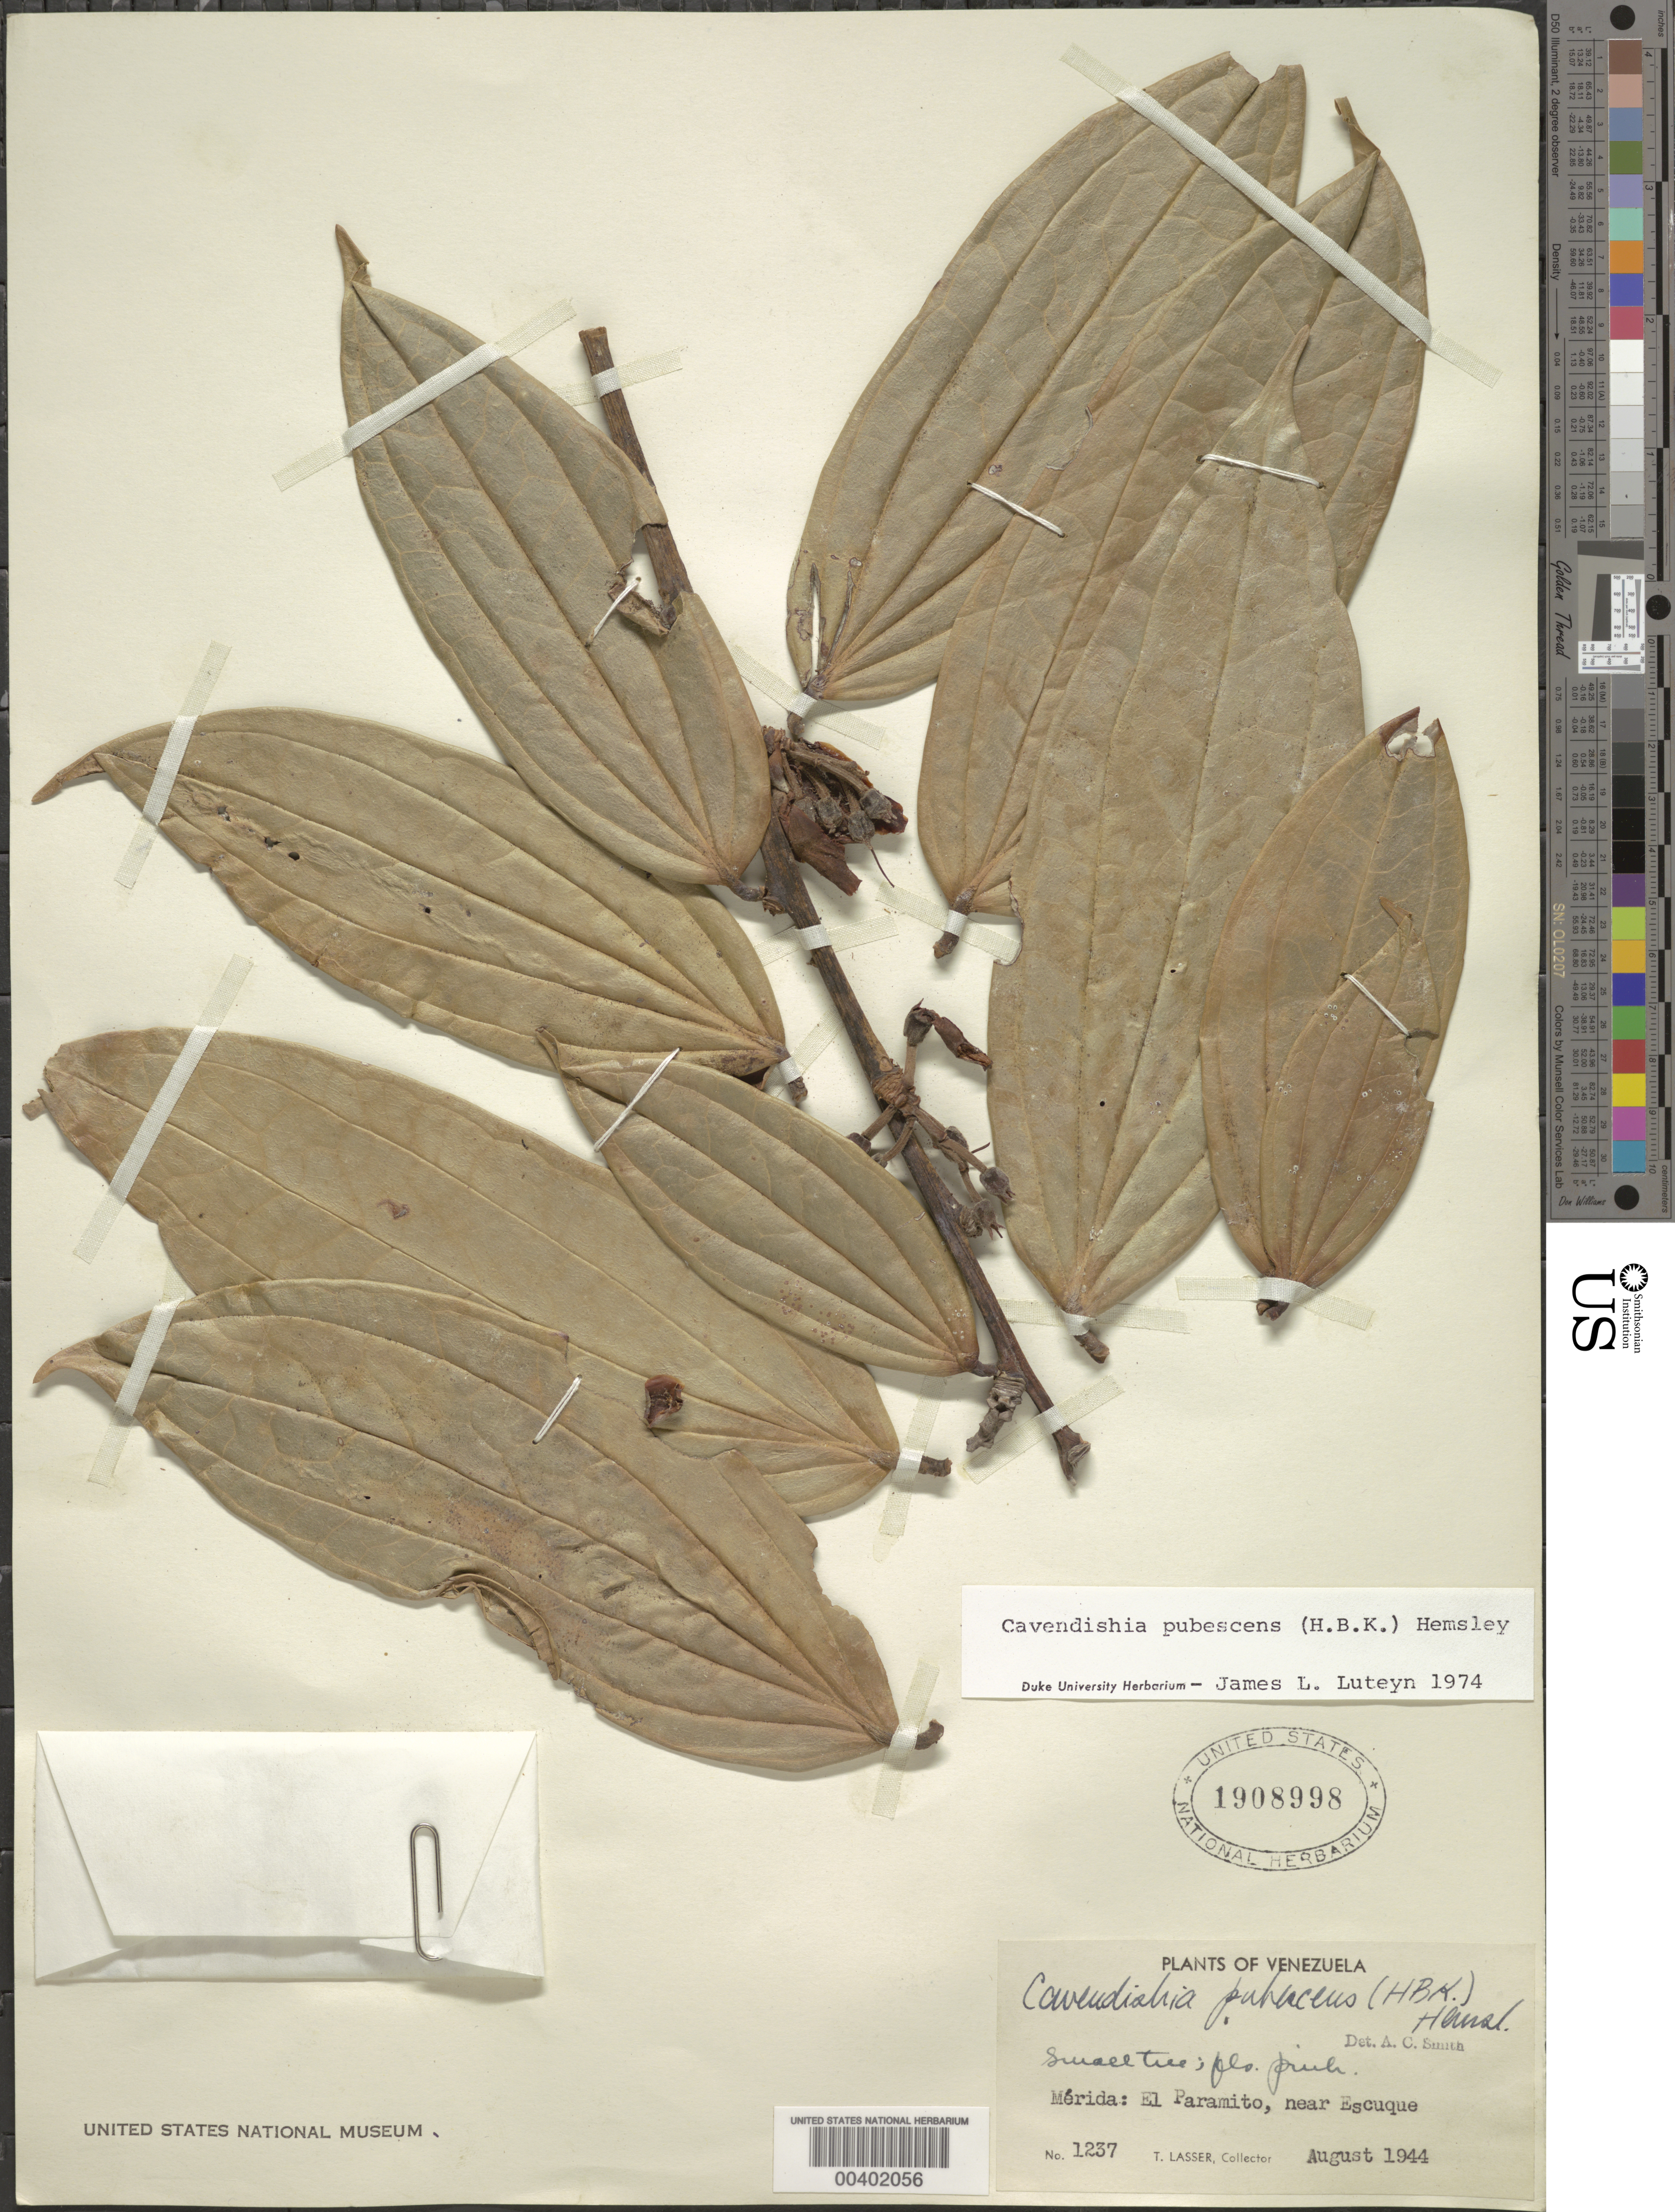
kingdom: Plantae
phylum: Tracheophyta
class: Magnoliopsida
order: Ericales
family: Ericaceae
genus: Cavendishia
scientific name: Cavendishia pubescens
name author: (Kunth) Hemsl.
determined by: Luteyn, J. L.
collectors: T. Lasser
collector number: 1237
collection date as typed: Aug 1944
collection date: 1944-08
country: Venezuela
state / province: Mérida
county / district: Libertador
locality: El Paramito, near Escuque. Paramito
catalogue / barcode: US 1908998